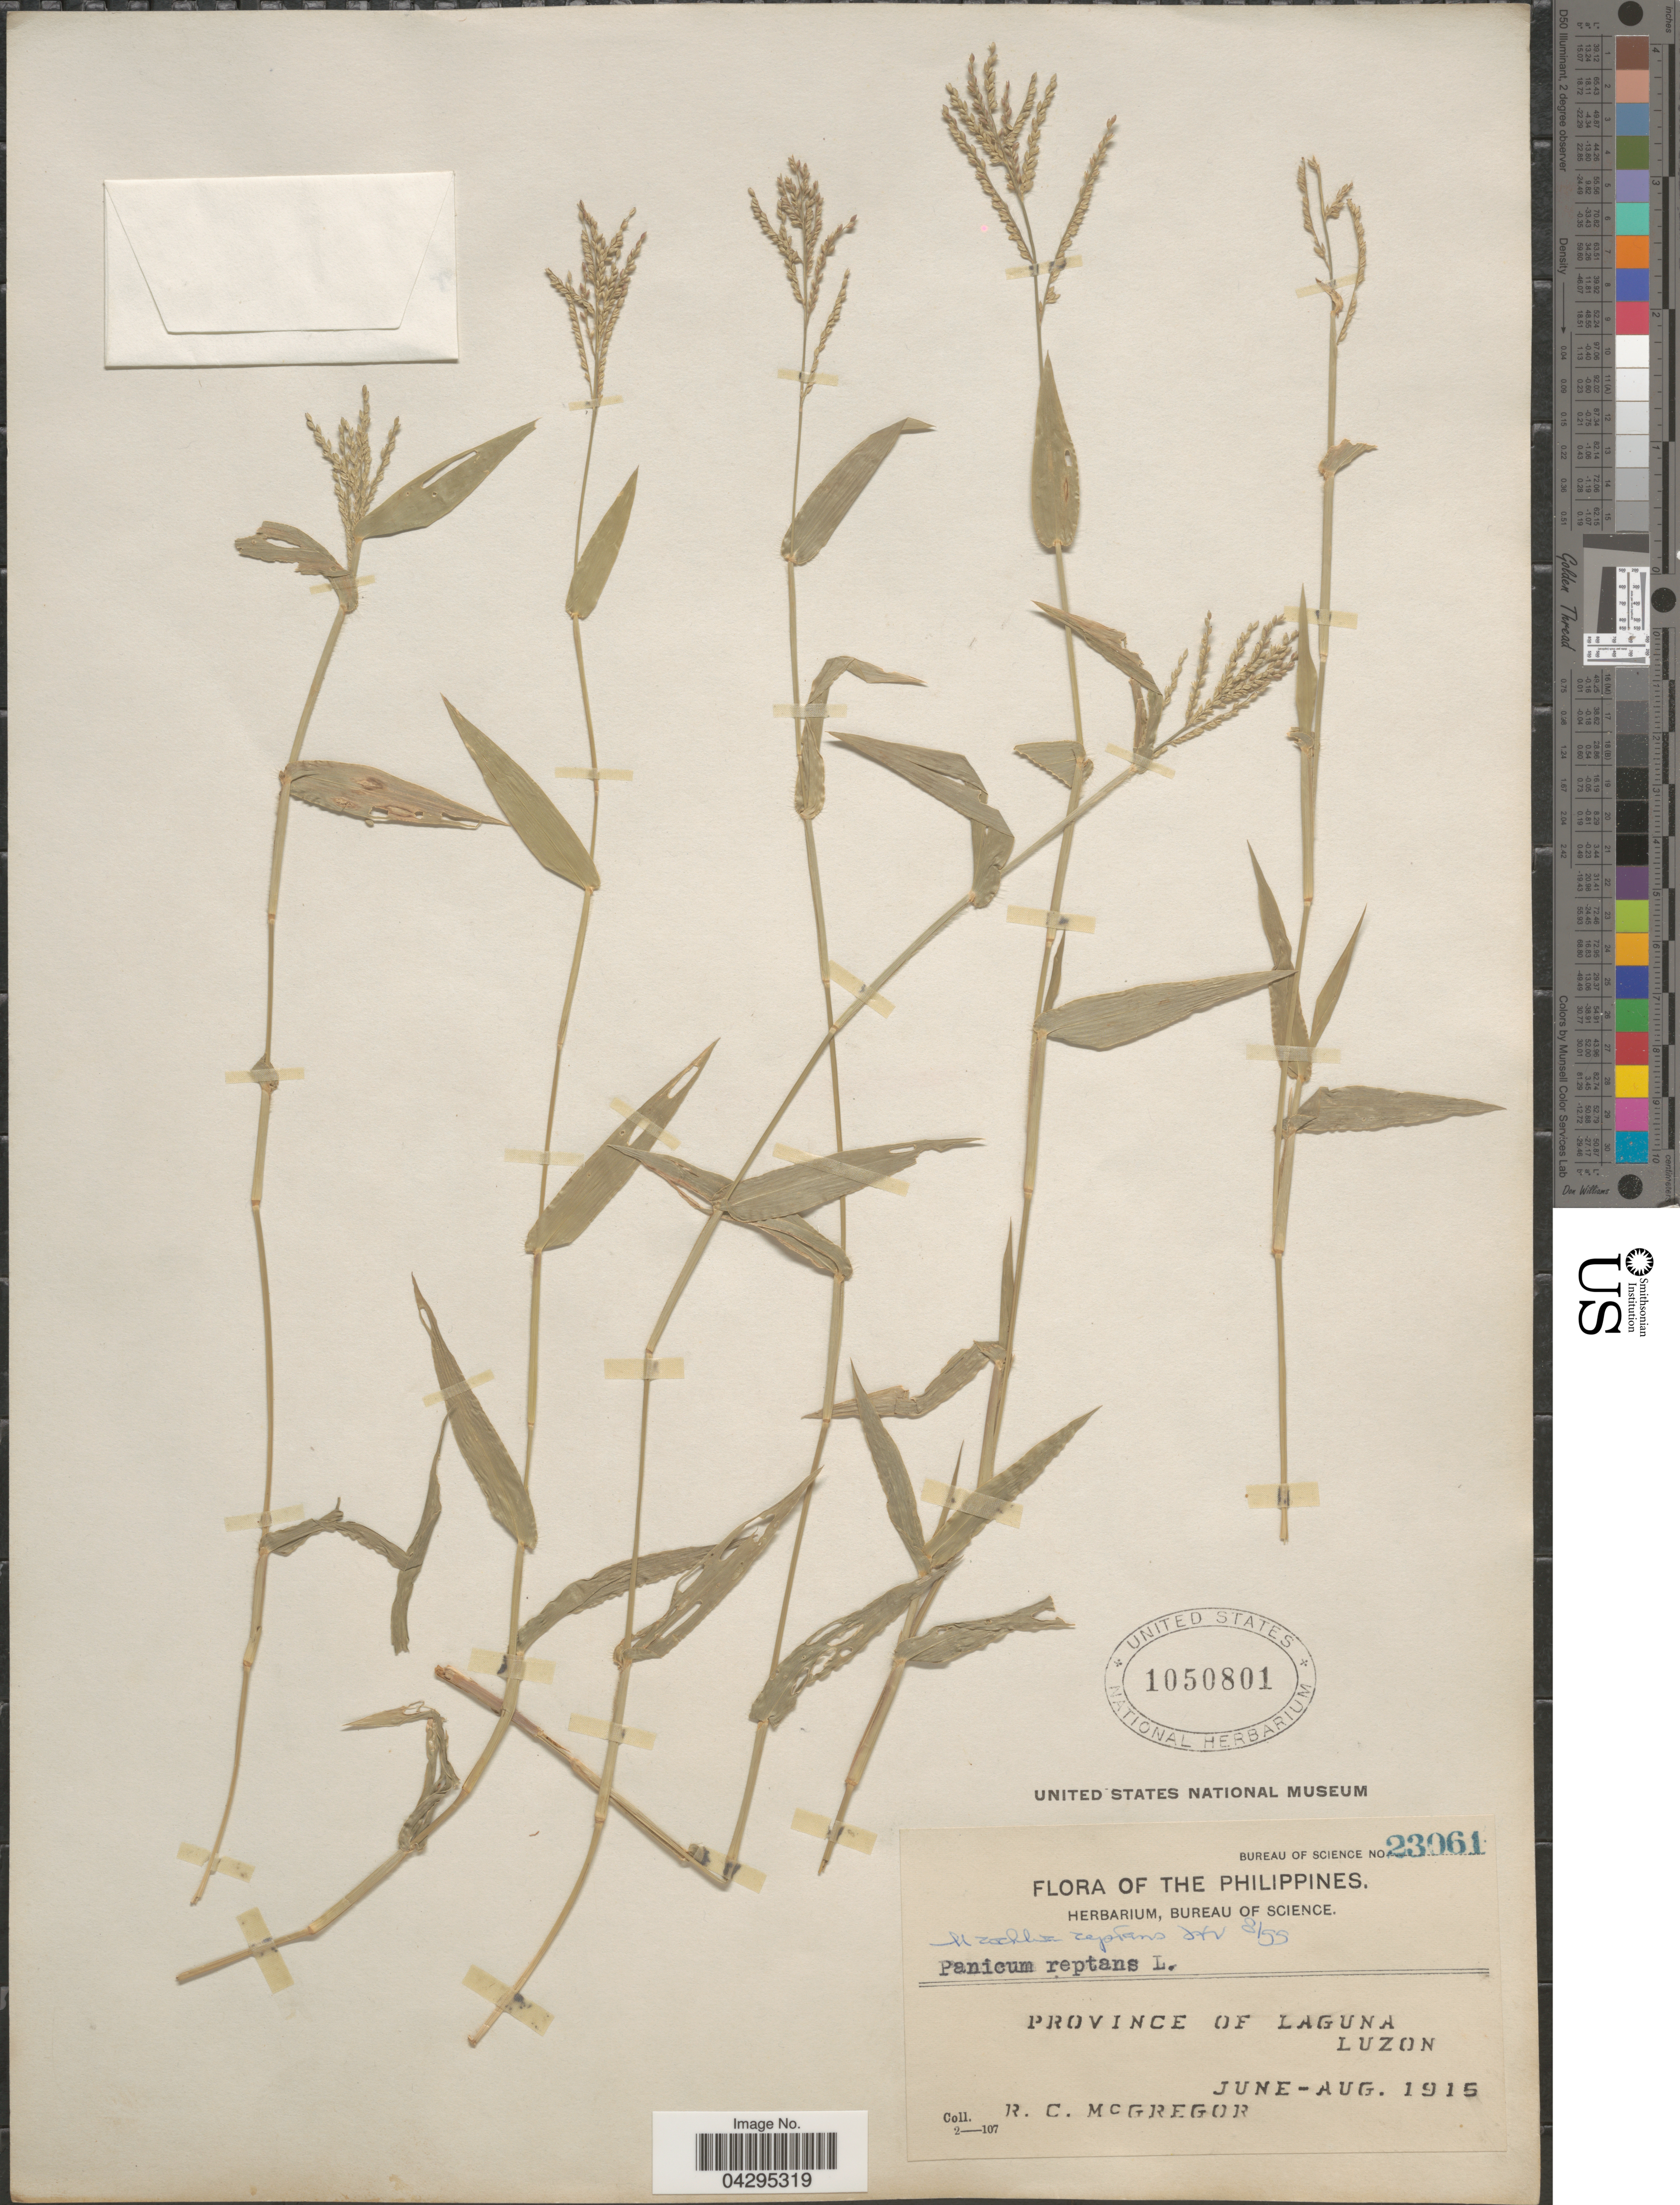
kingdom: Plantae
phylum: Tracheophyta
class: Liliopsida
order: Poales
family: Poaceae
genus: Urochloa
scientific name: Urochloa reptans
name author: (L.) Stapf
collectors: R. C. McGregor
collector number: Bureau Of Science 23061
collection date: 1915-06/1915-08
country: Philippines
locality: Province Of Laguna. Luzon.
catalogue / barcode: US 1050801